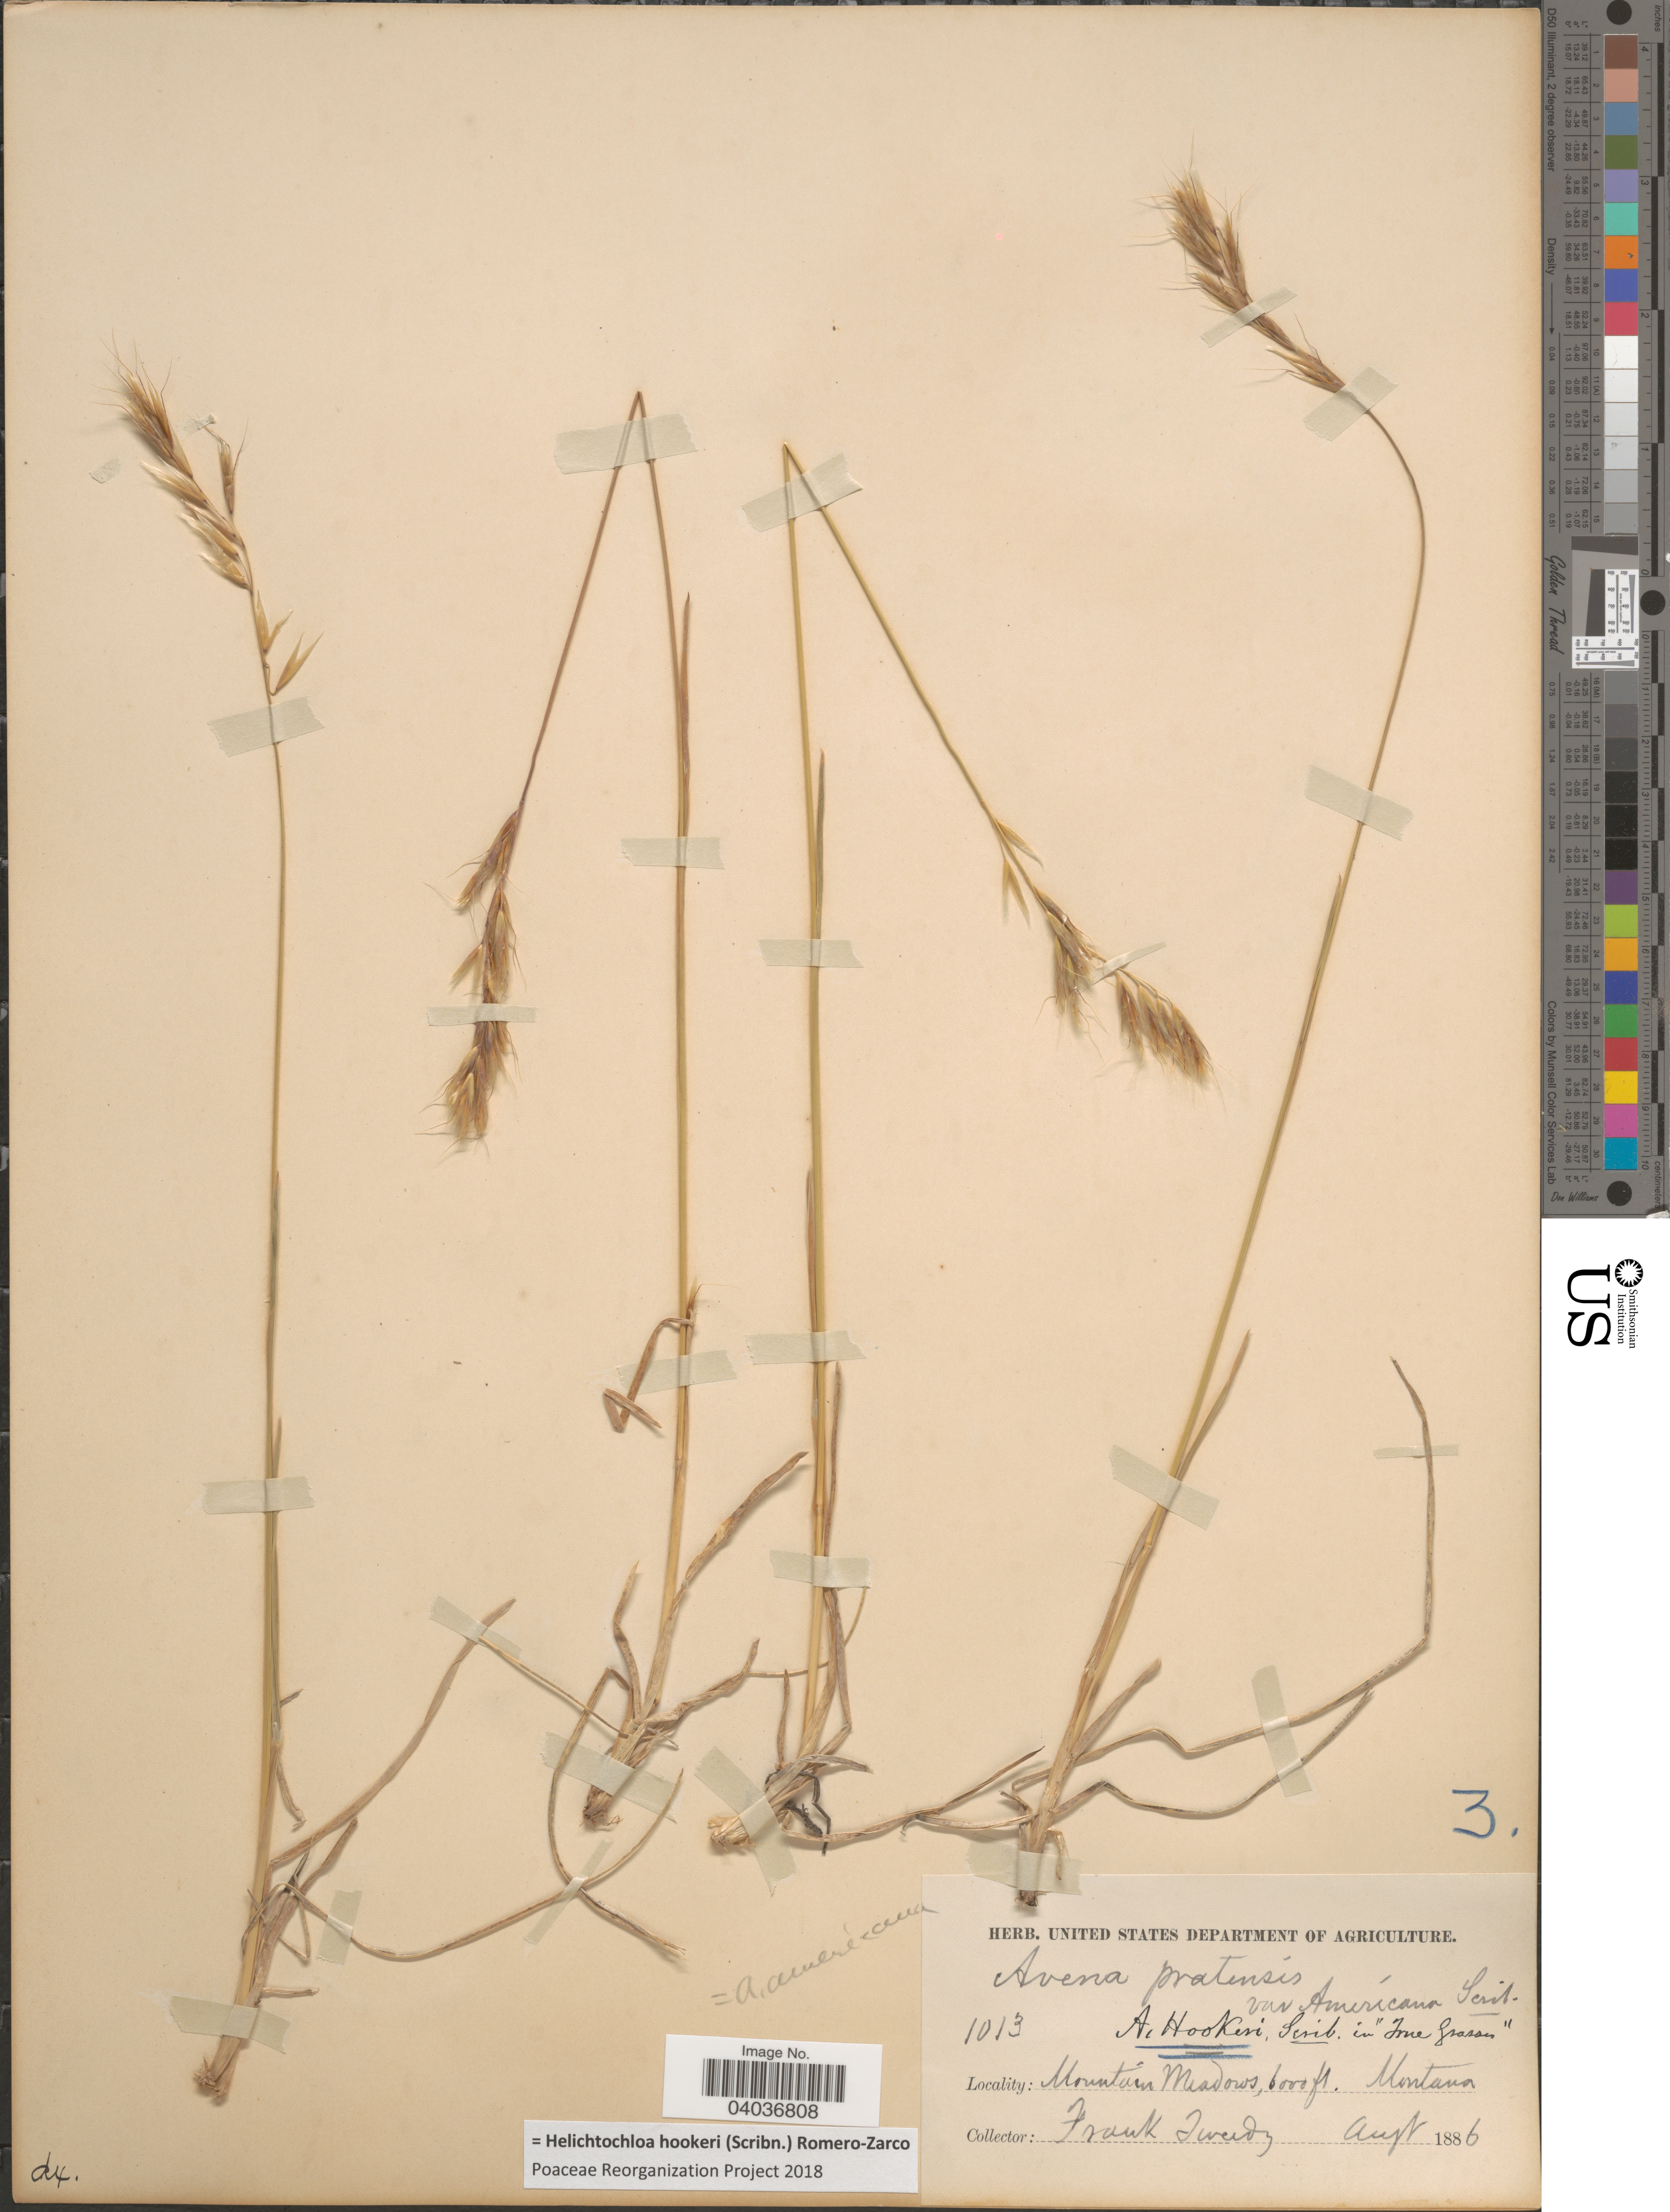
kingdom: Plantae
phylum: Tracheophyta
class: Liliopsida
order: Poales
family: Poaceae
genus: Helictochloa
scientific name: Helictochloa hookeri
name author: (Scribn.) Romero Zarco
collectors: F. Tweedy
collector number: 1013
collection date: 1886-08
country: United States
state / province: Montana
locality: Mountain Meadows.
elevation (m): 1829